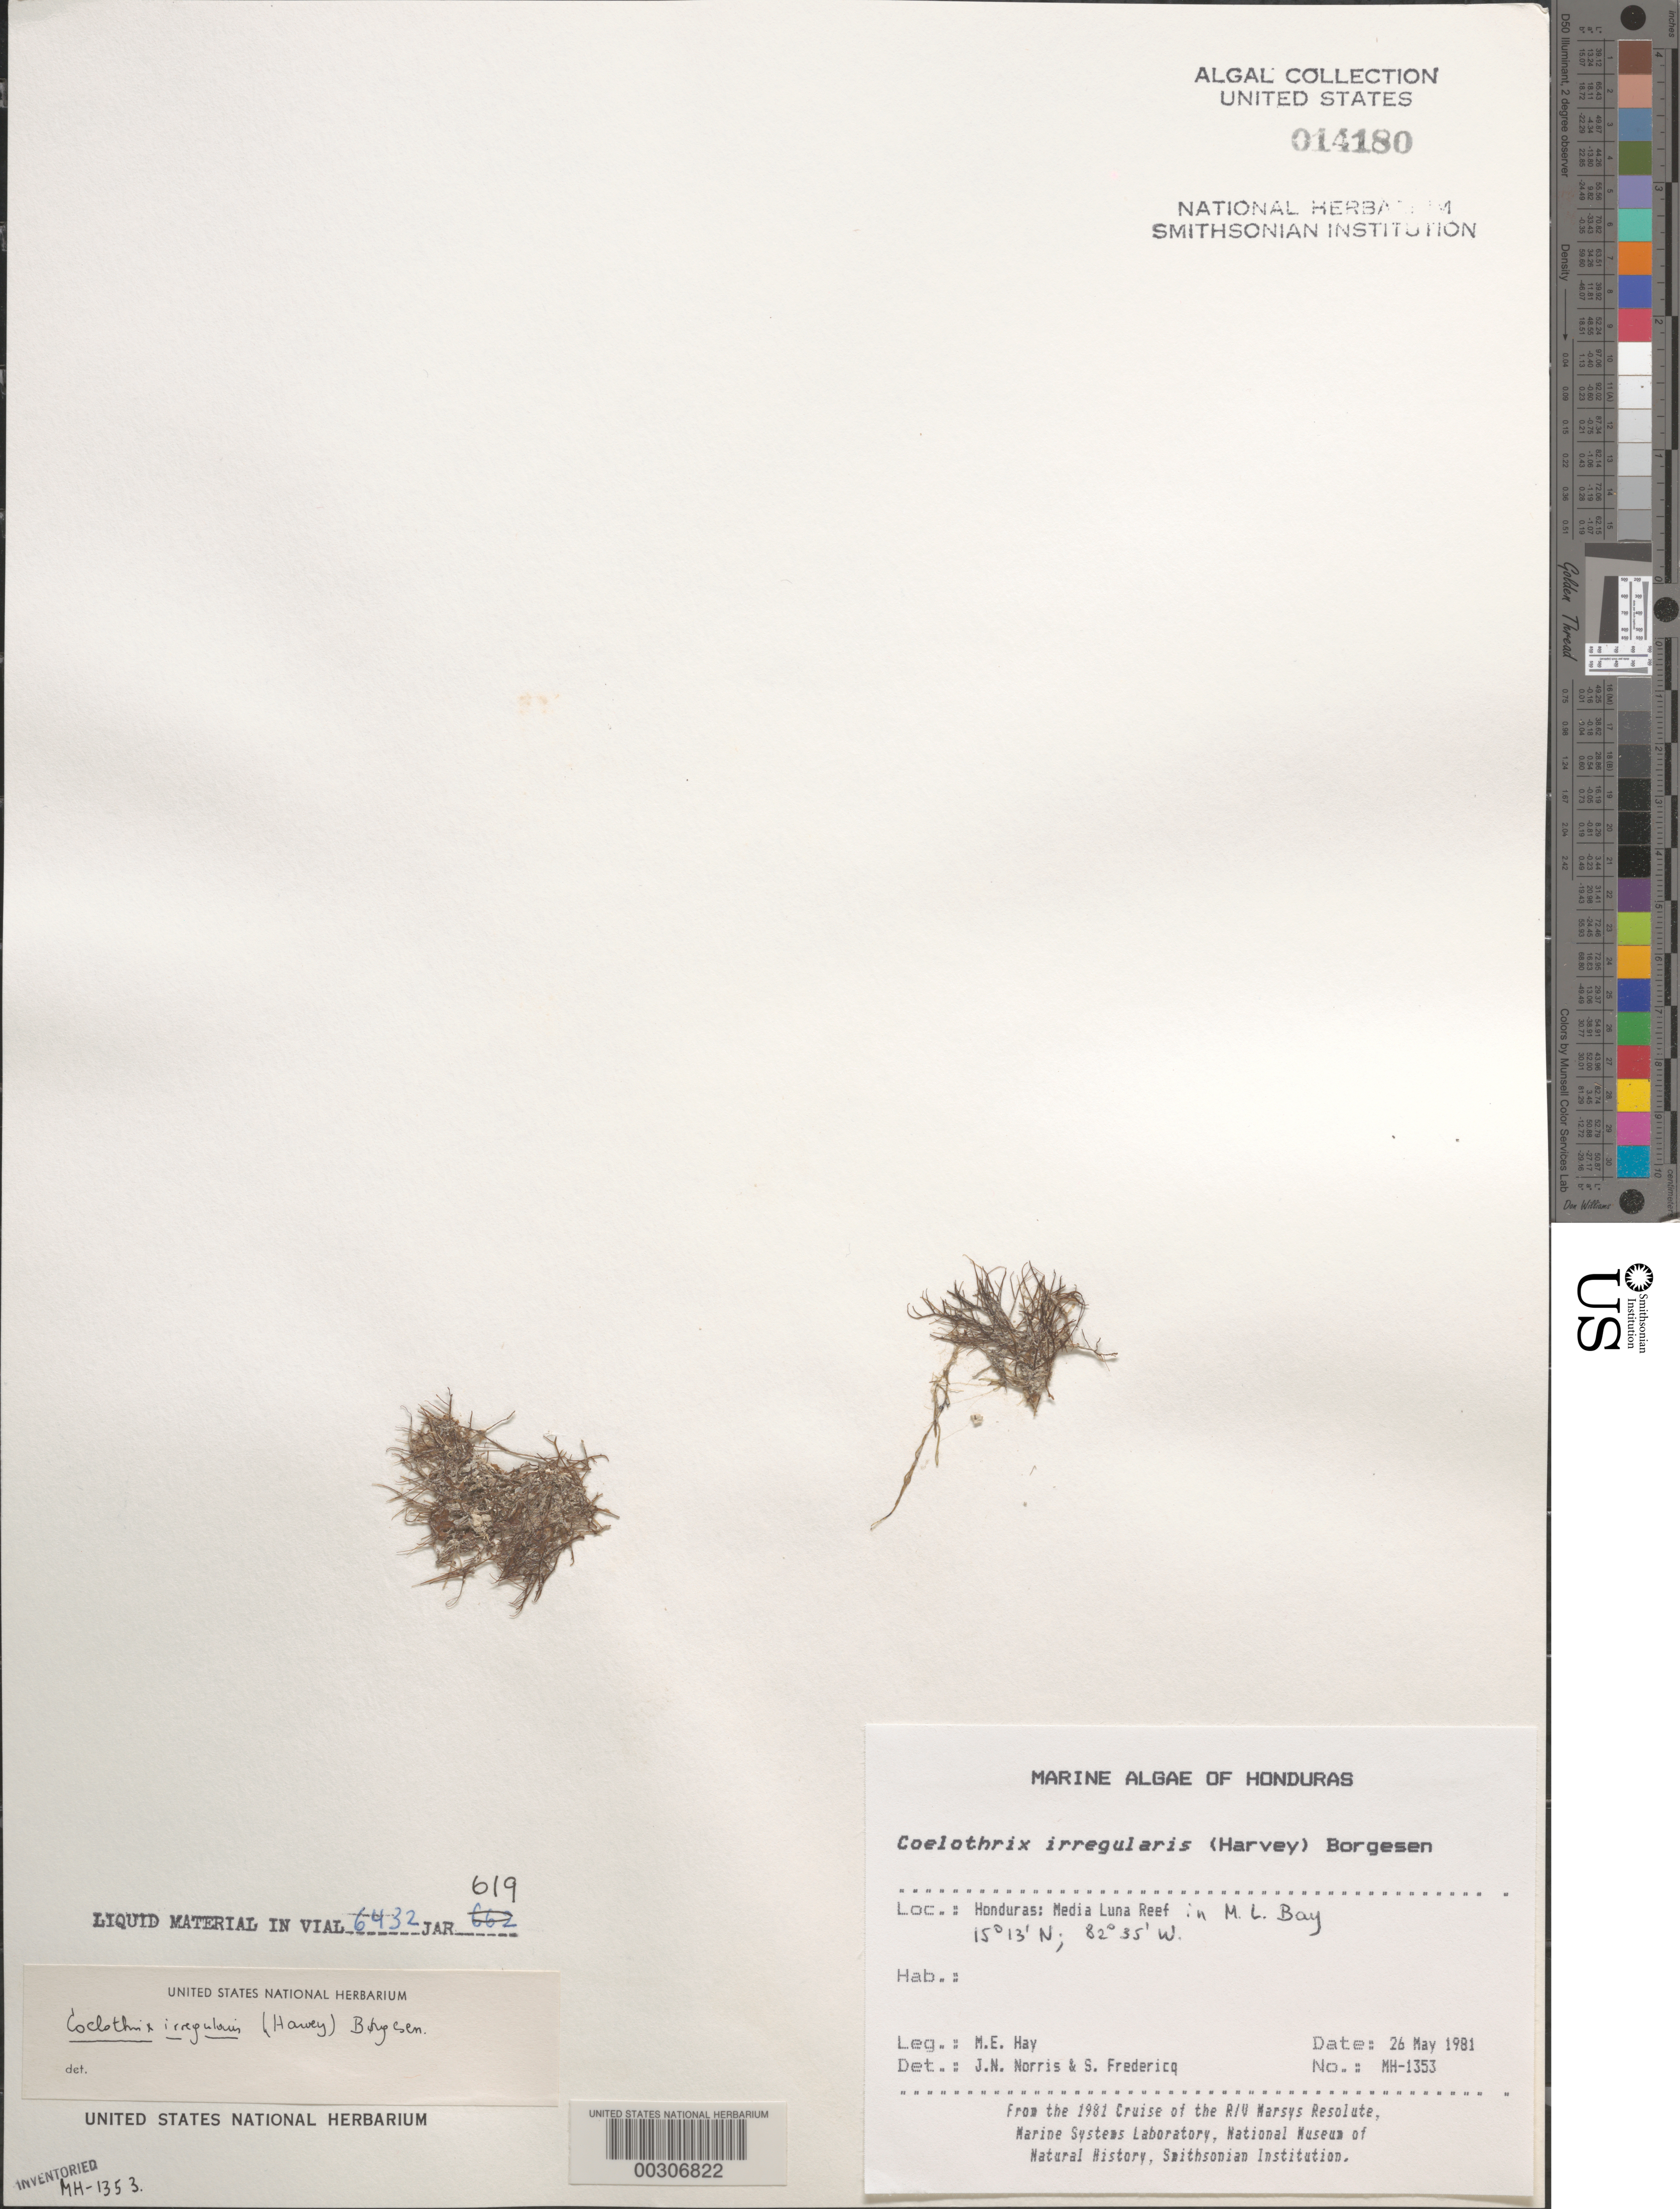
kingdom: Plantae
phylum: Rhodophyta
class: Florideophyceae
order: Rhodymeniales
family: Champiaceae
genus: Coelothrix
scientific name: Coelothrix irregularis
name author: (Harv.) Børgesen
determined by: Norris, J. N.; Fredericq, S.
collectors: M. E. Hay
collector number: MEH-1353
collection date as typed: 26 May 1981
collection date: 1981-05-26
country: Honduras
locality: Media Luna Reef, Media Luna Bay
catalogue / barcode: US 14180